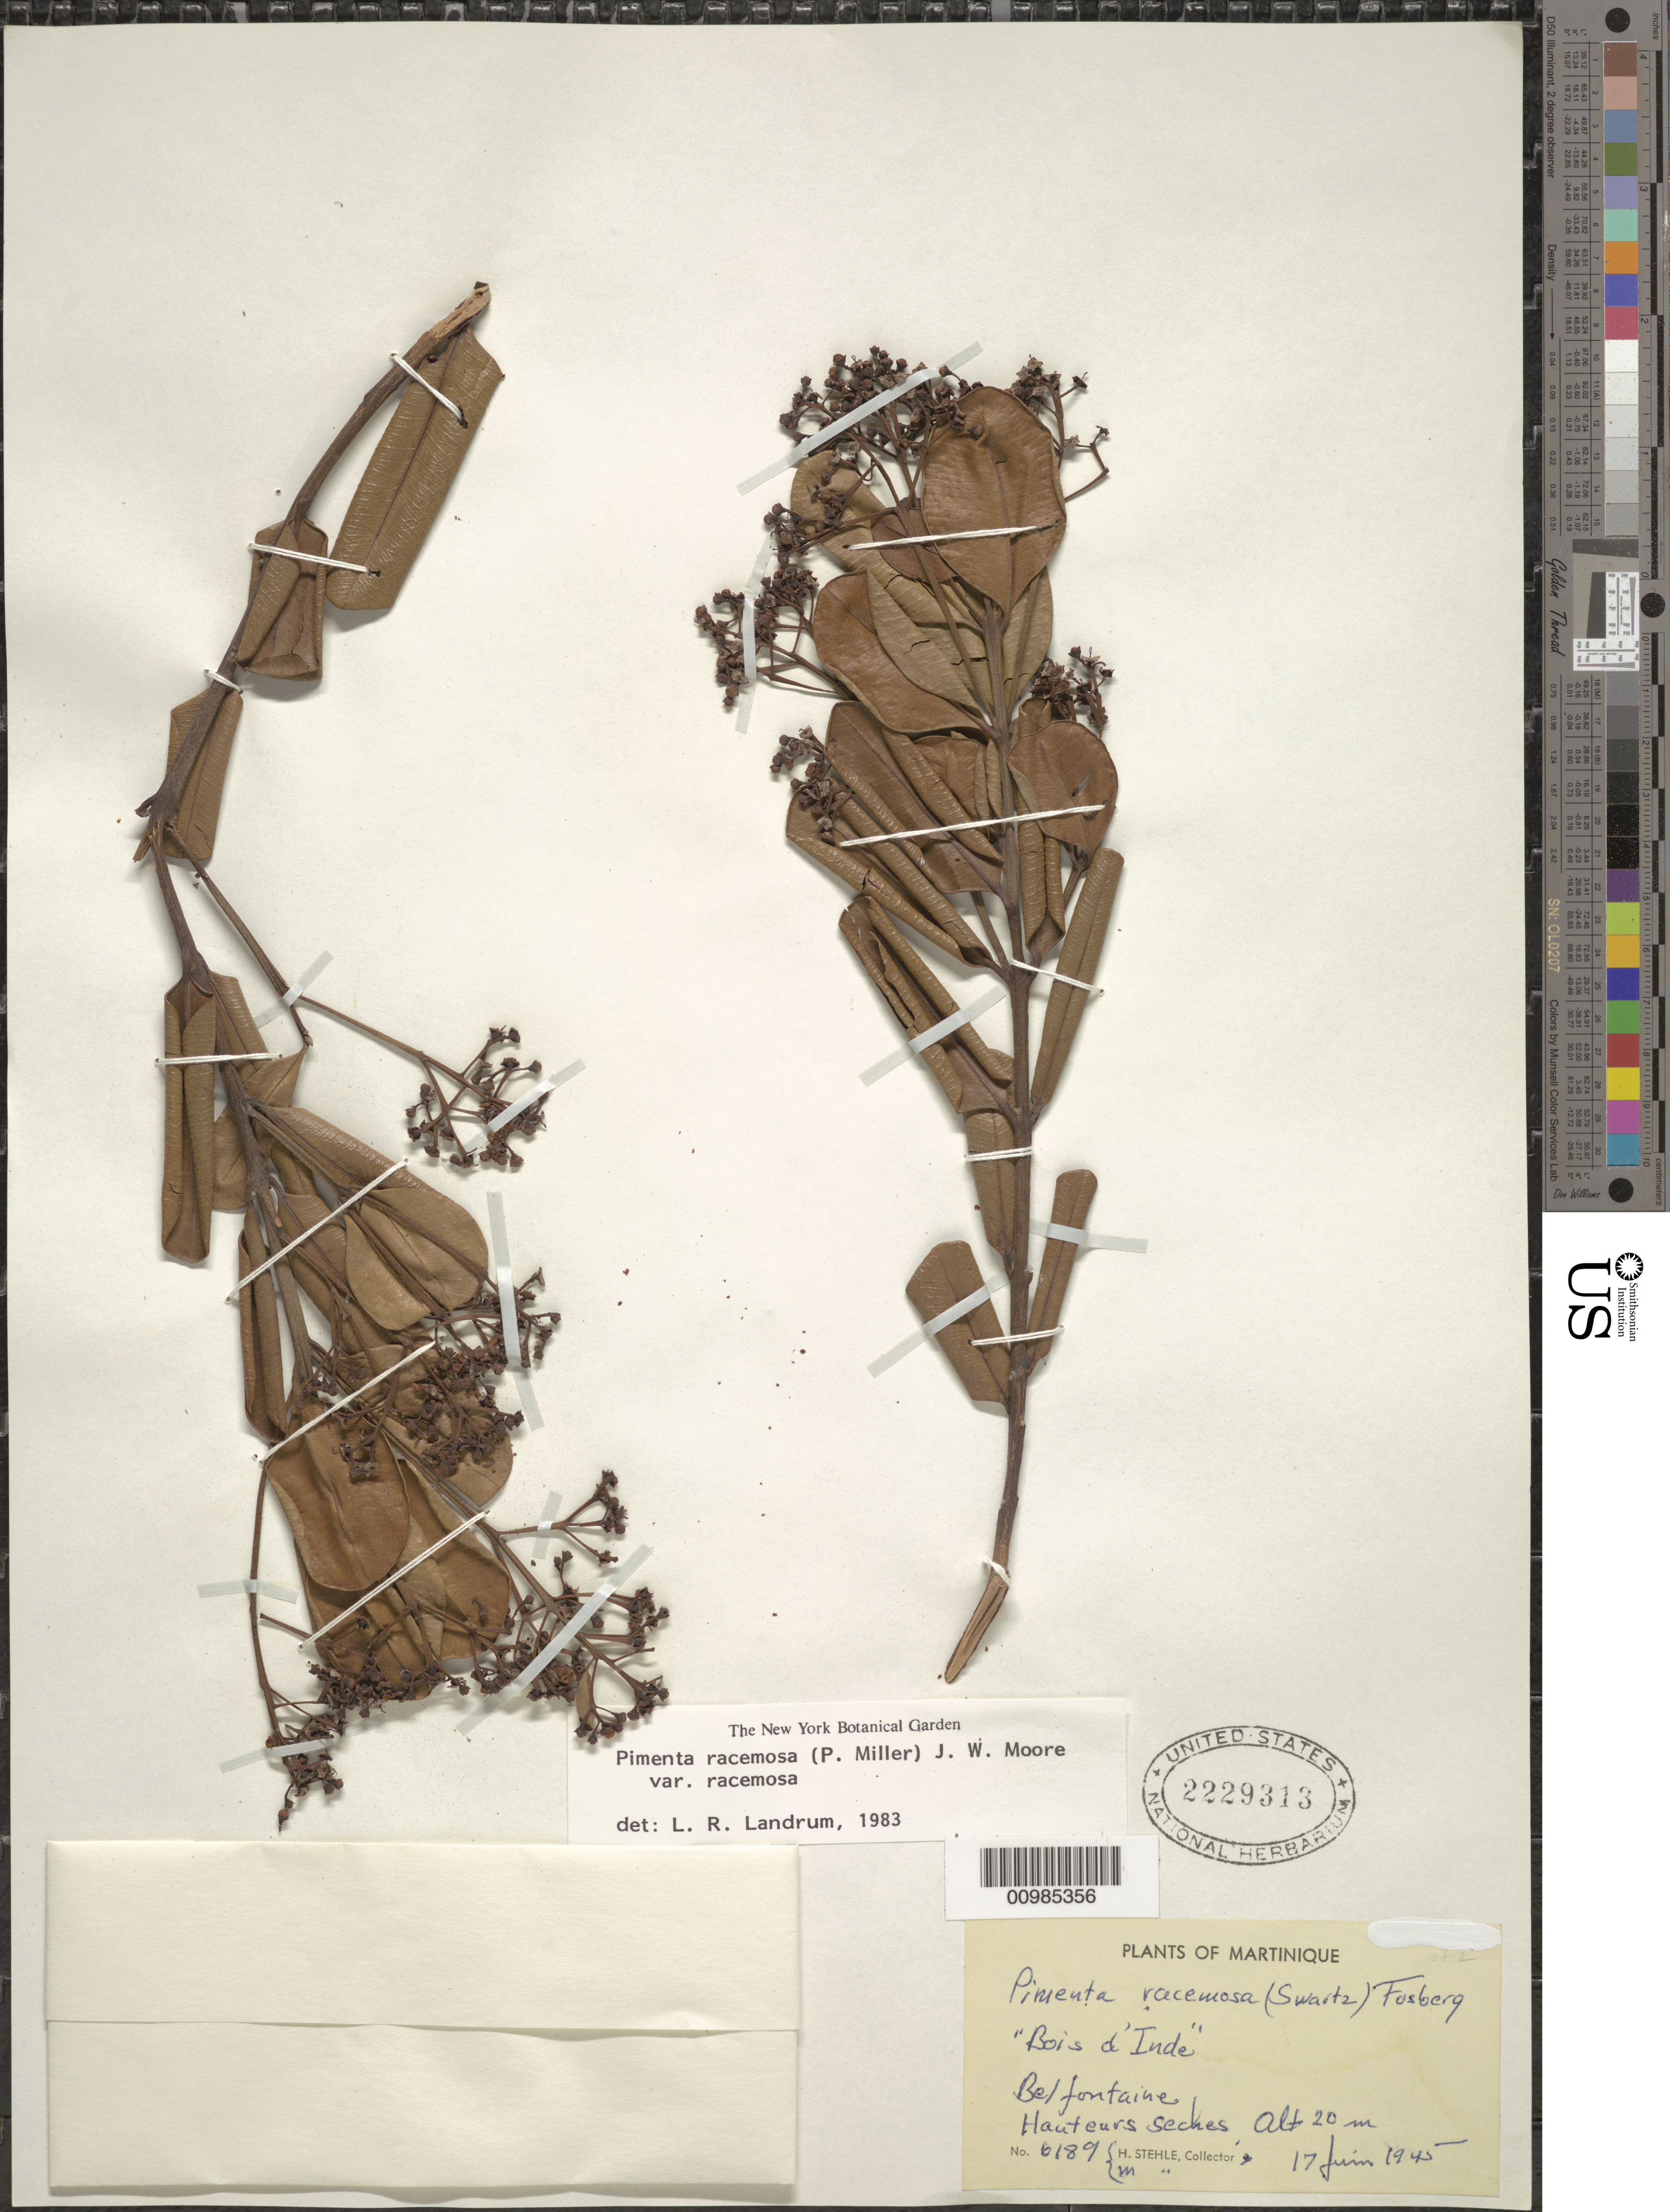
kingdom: Plantae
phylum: Tracheophyta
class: Magnoliopsida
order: Myrtales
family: Myrtaceae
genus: Pimenta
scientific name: Pimenta racemosa var. racemosa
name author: (Mill.) J.W. Moore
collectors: H. Stehlé & M. Stehlé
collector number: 6189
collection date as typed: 17 Jun 1945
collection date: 1945-06-17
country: Martinique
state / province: Saint-Pierre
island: Martinique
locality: Bellefontaine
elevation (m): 20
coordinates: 0 N, 0 E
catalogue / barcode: US 2229313